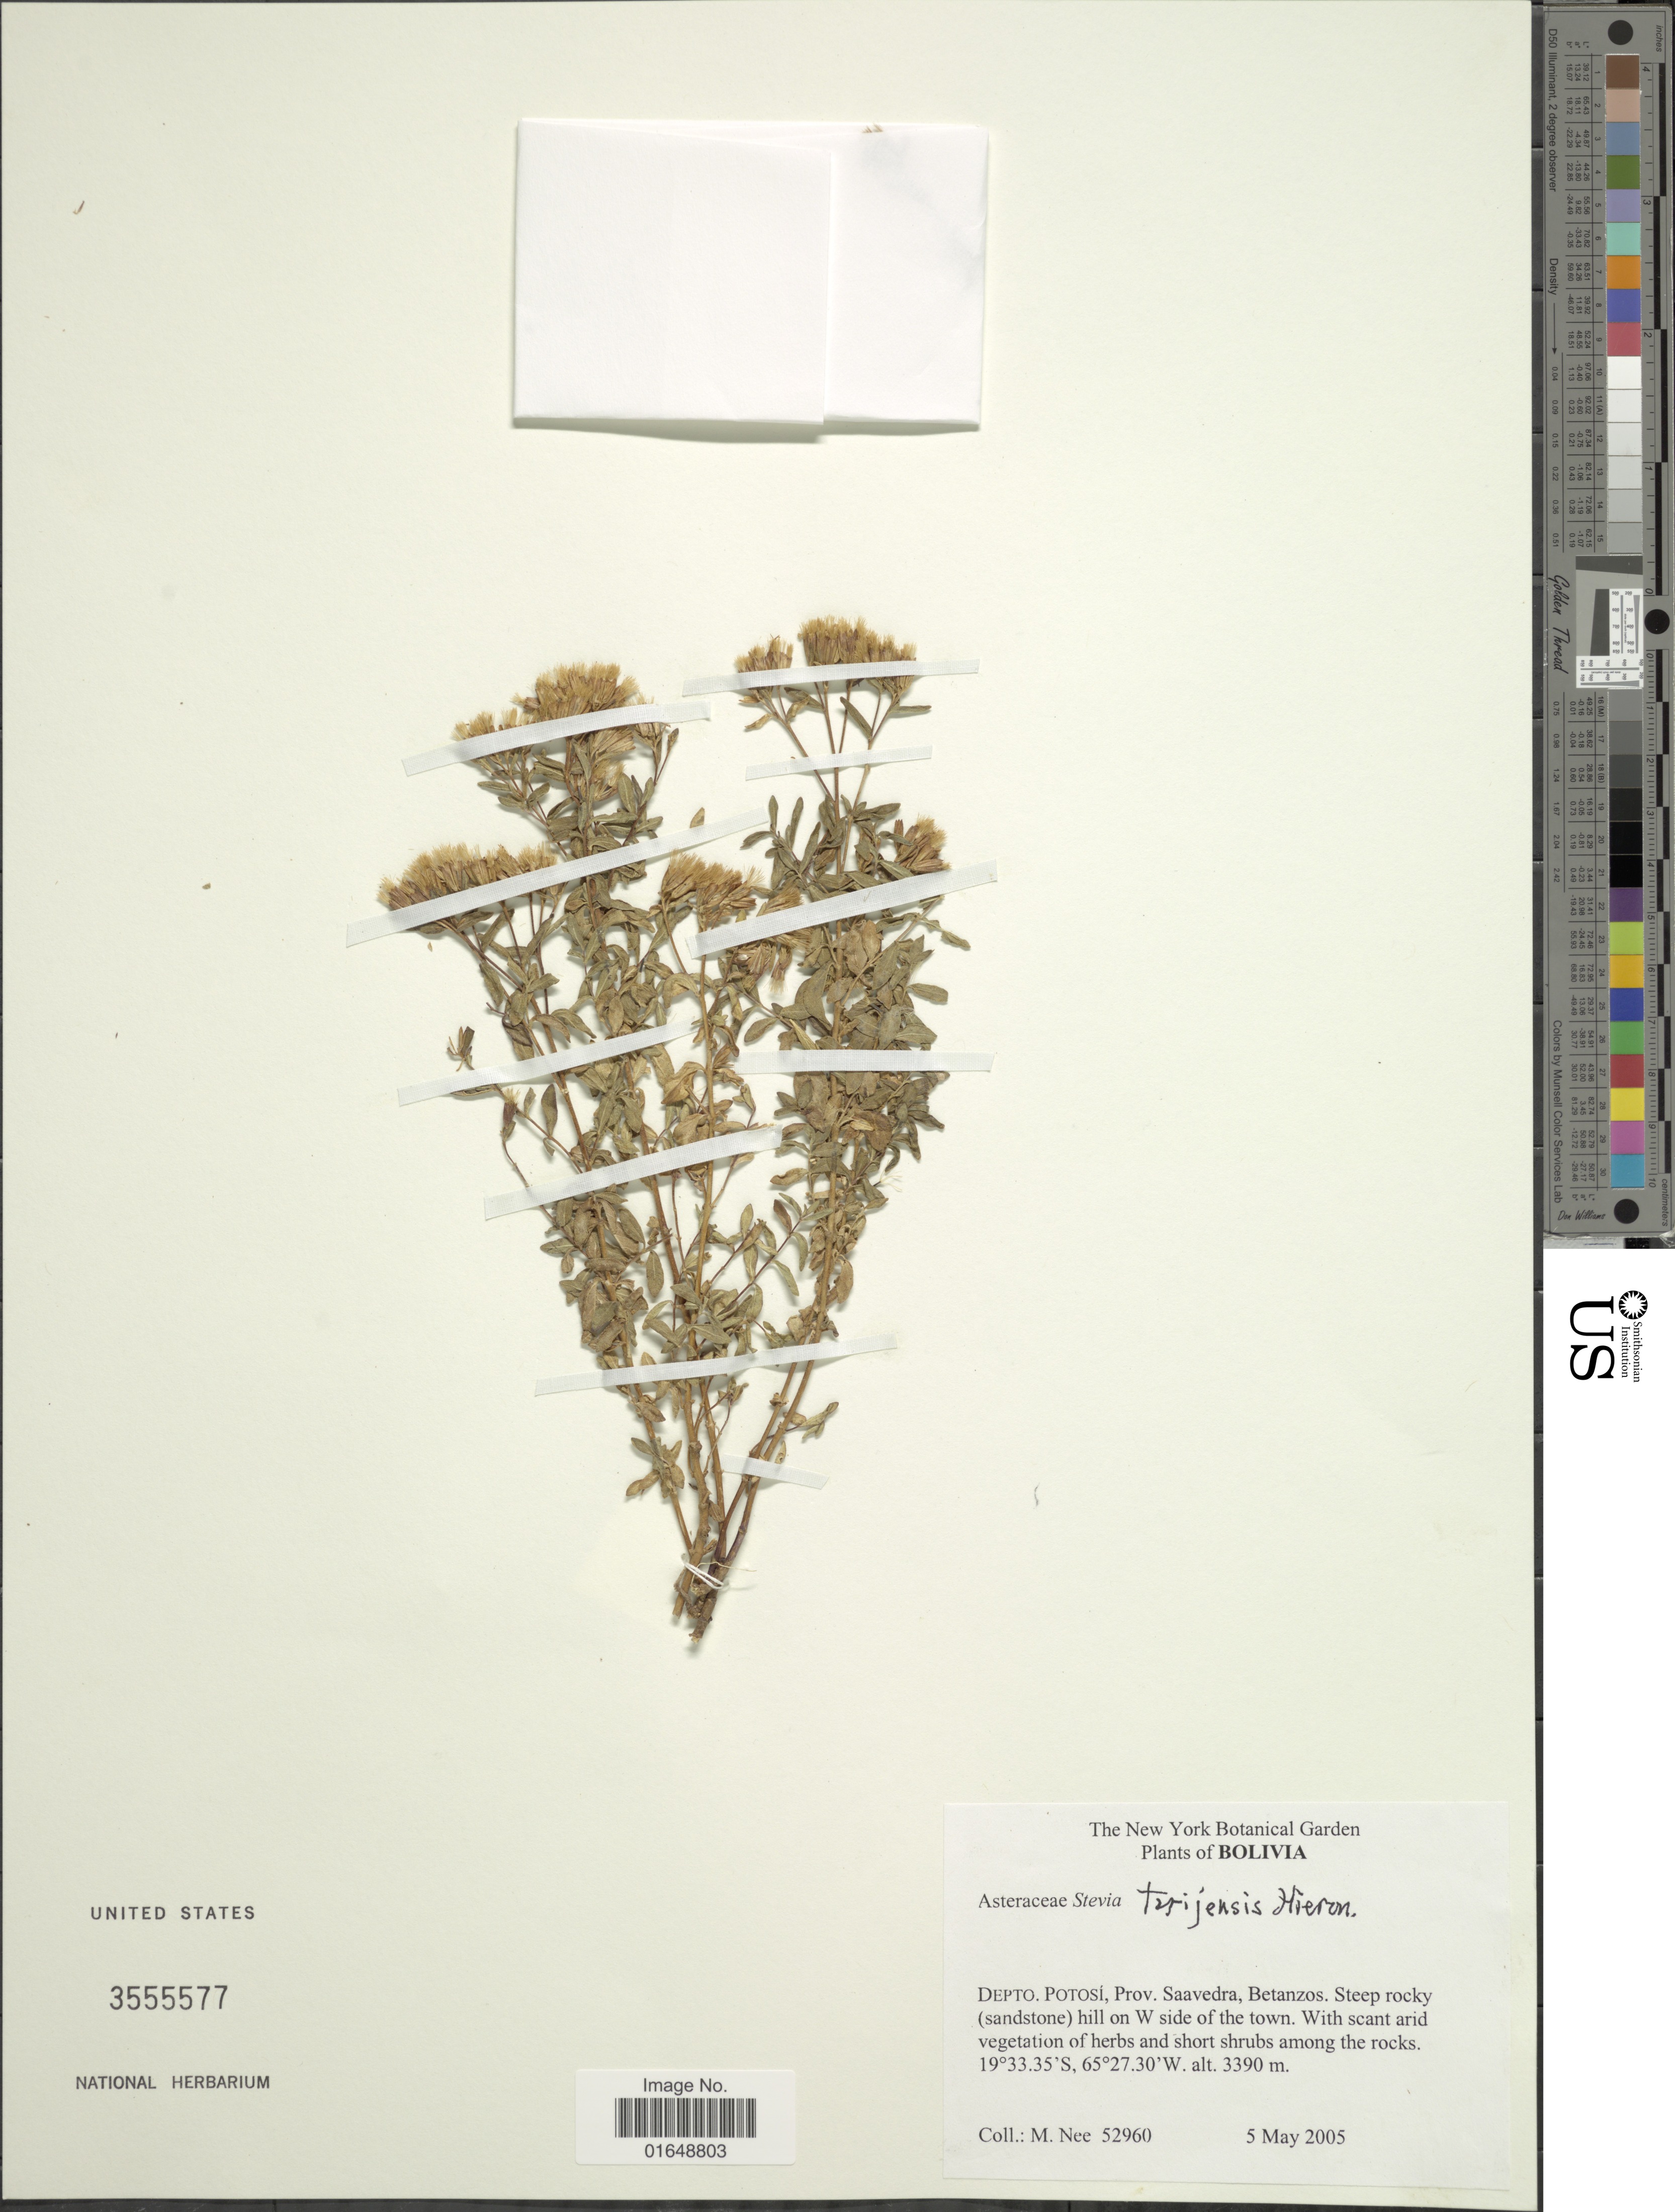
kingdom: Plantae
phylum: Tracheophyta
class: Magnoliopsida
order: Asterales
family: Asteraceae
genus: Stevia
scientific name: Stevia tarijensis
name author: Hieron.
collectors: M. Nee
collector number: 52960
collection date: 2005-05-05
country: Bolivia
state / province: Potosi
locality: Depto. Potosí, Prov. Saavedra, Betanzos. Steep rocky (sandstone) hill on W side of the town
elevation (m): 3390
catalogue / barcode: US 3555577